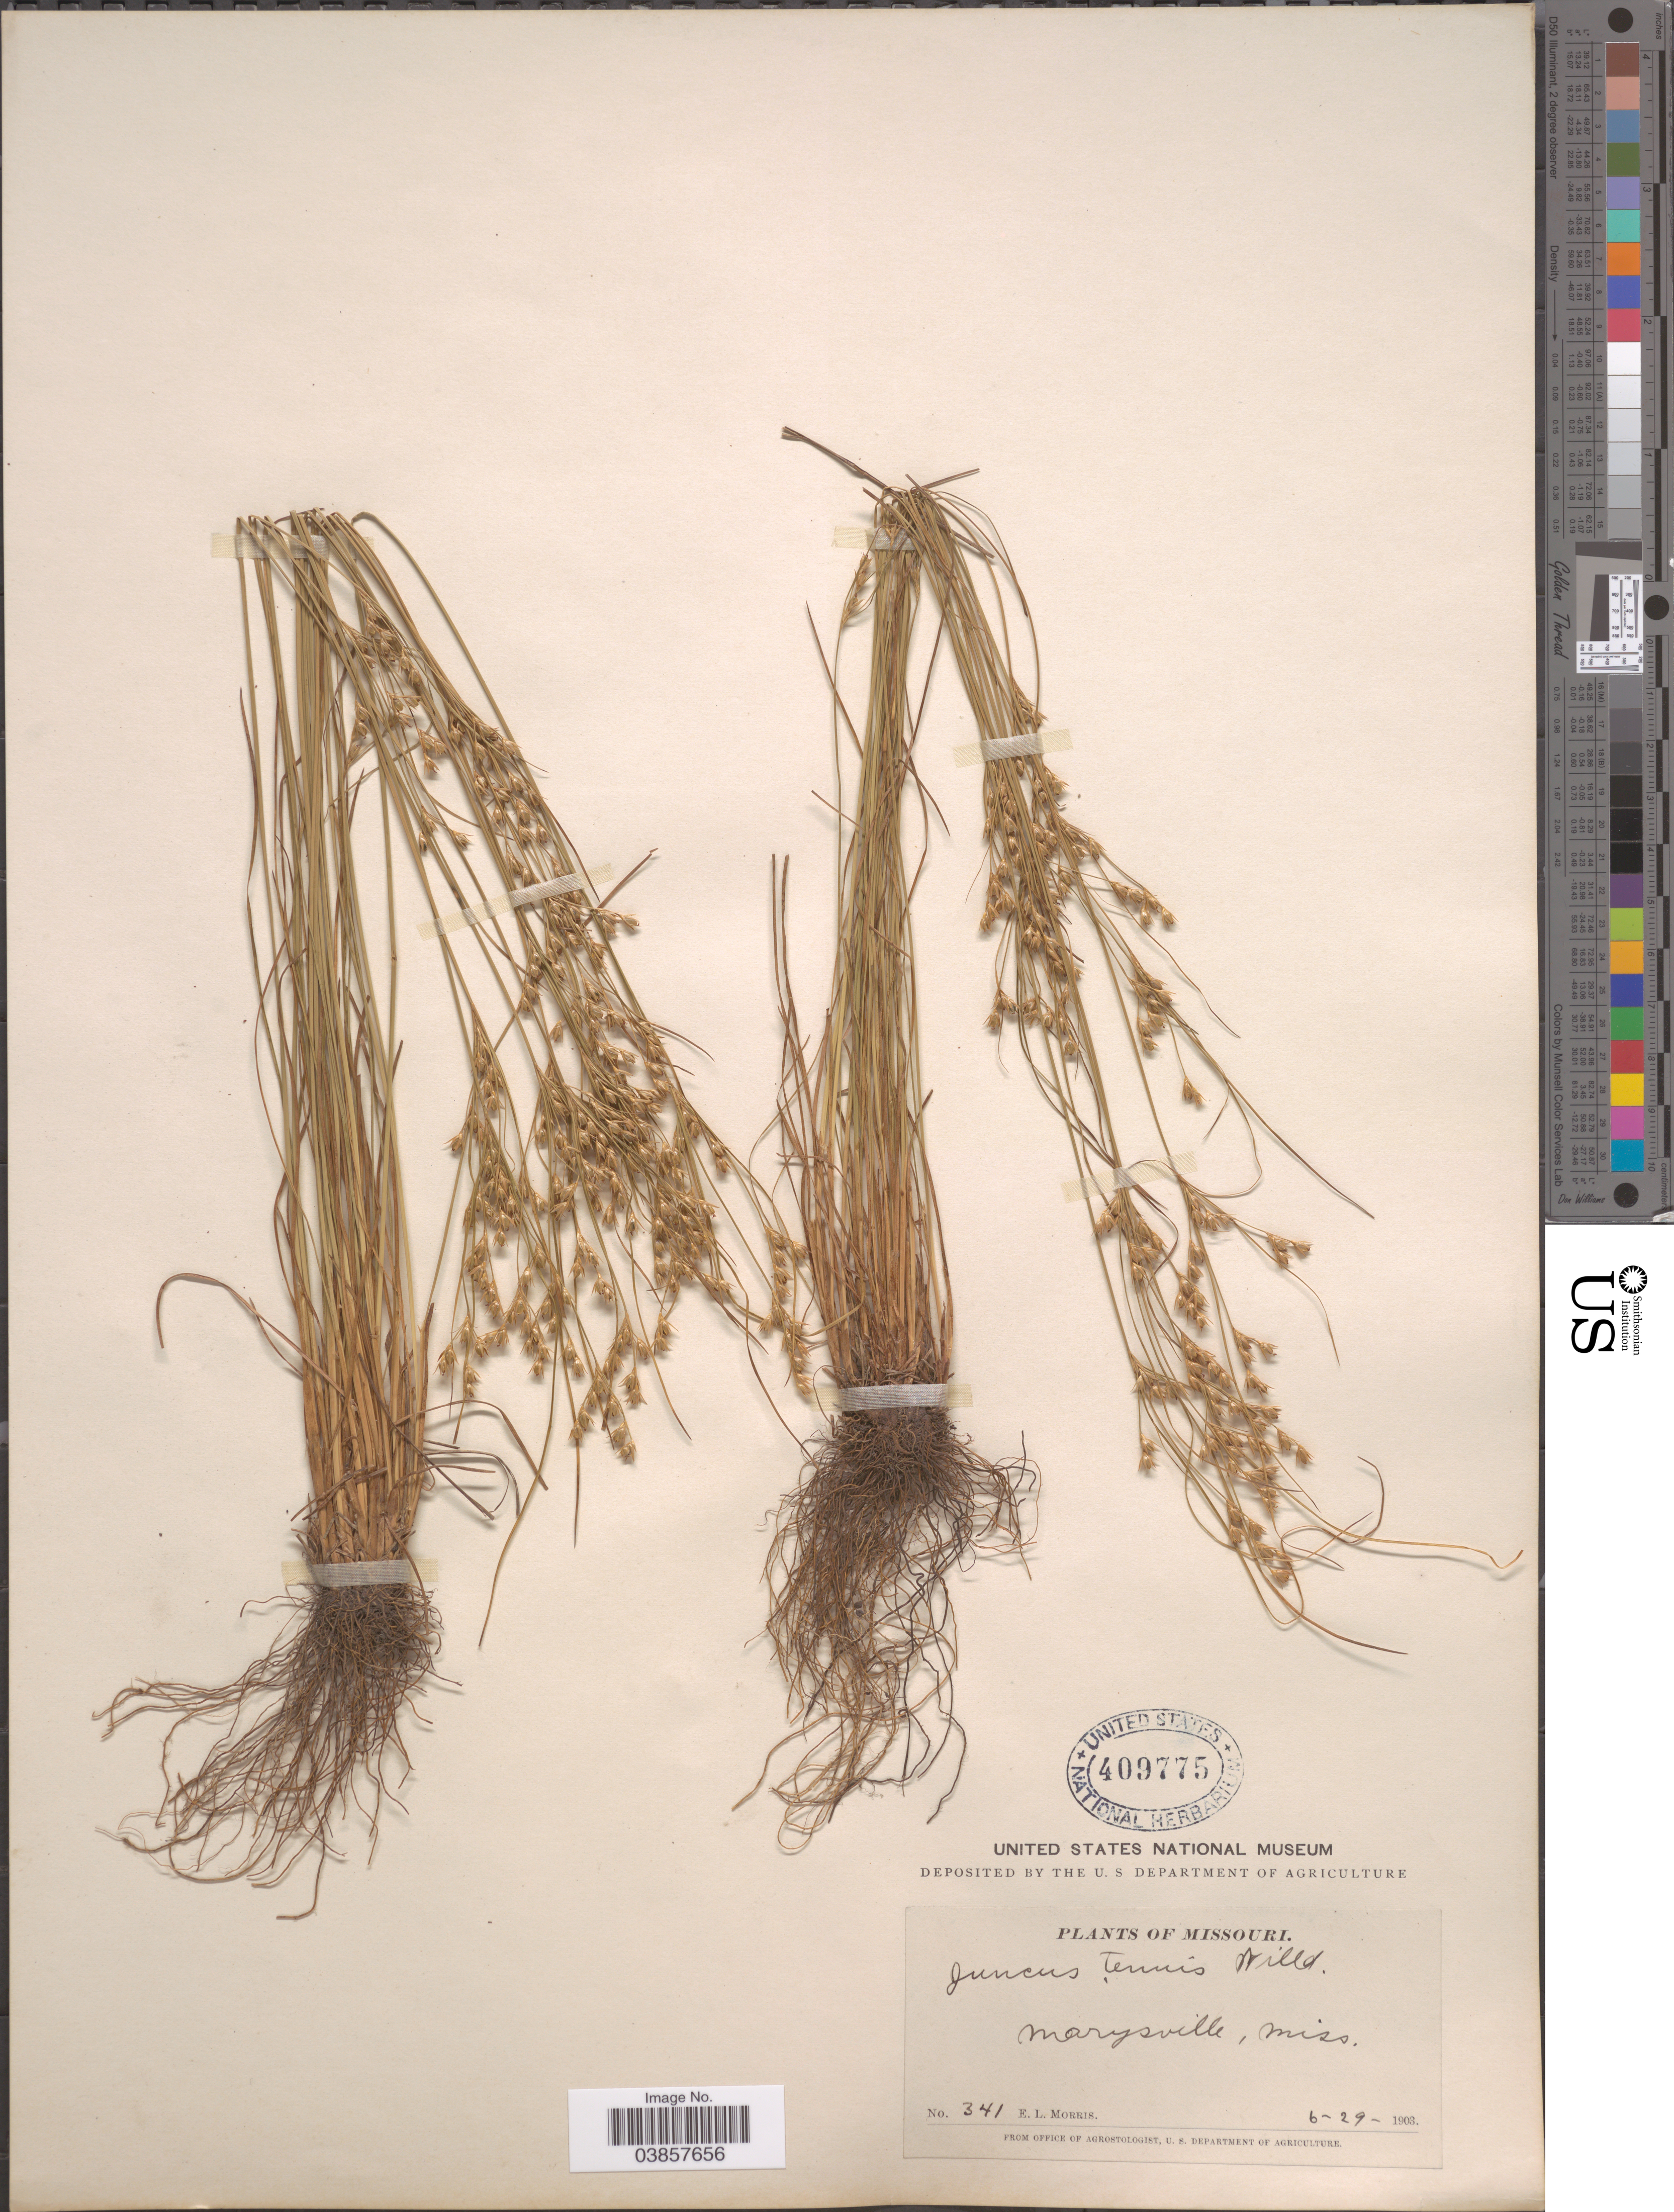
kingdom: Plantae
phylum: Tracheophyta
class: Liliopsida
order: Poales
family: Juncaceae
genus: Juncus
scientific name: Juncus tenuis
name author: Willd.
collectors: E. Morris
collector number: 341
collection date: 1903-06-29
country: United States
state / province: Missouri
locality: Marysville.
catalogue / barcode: US 409775